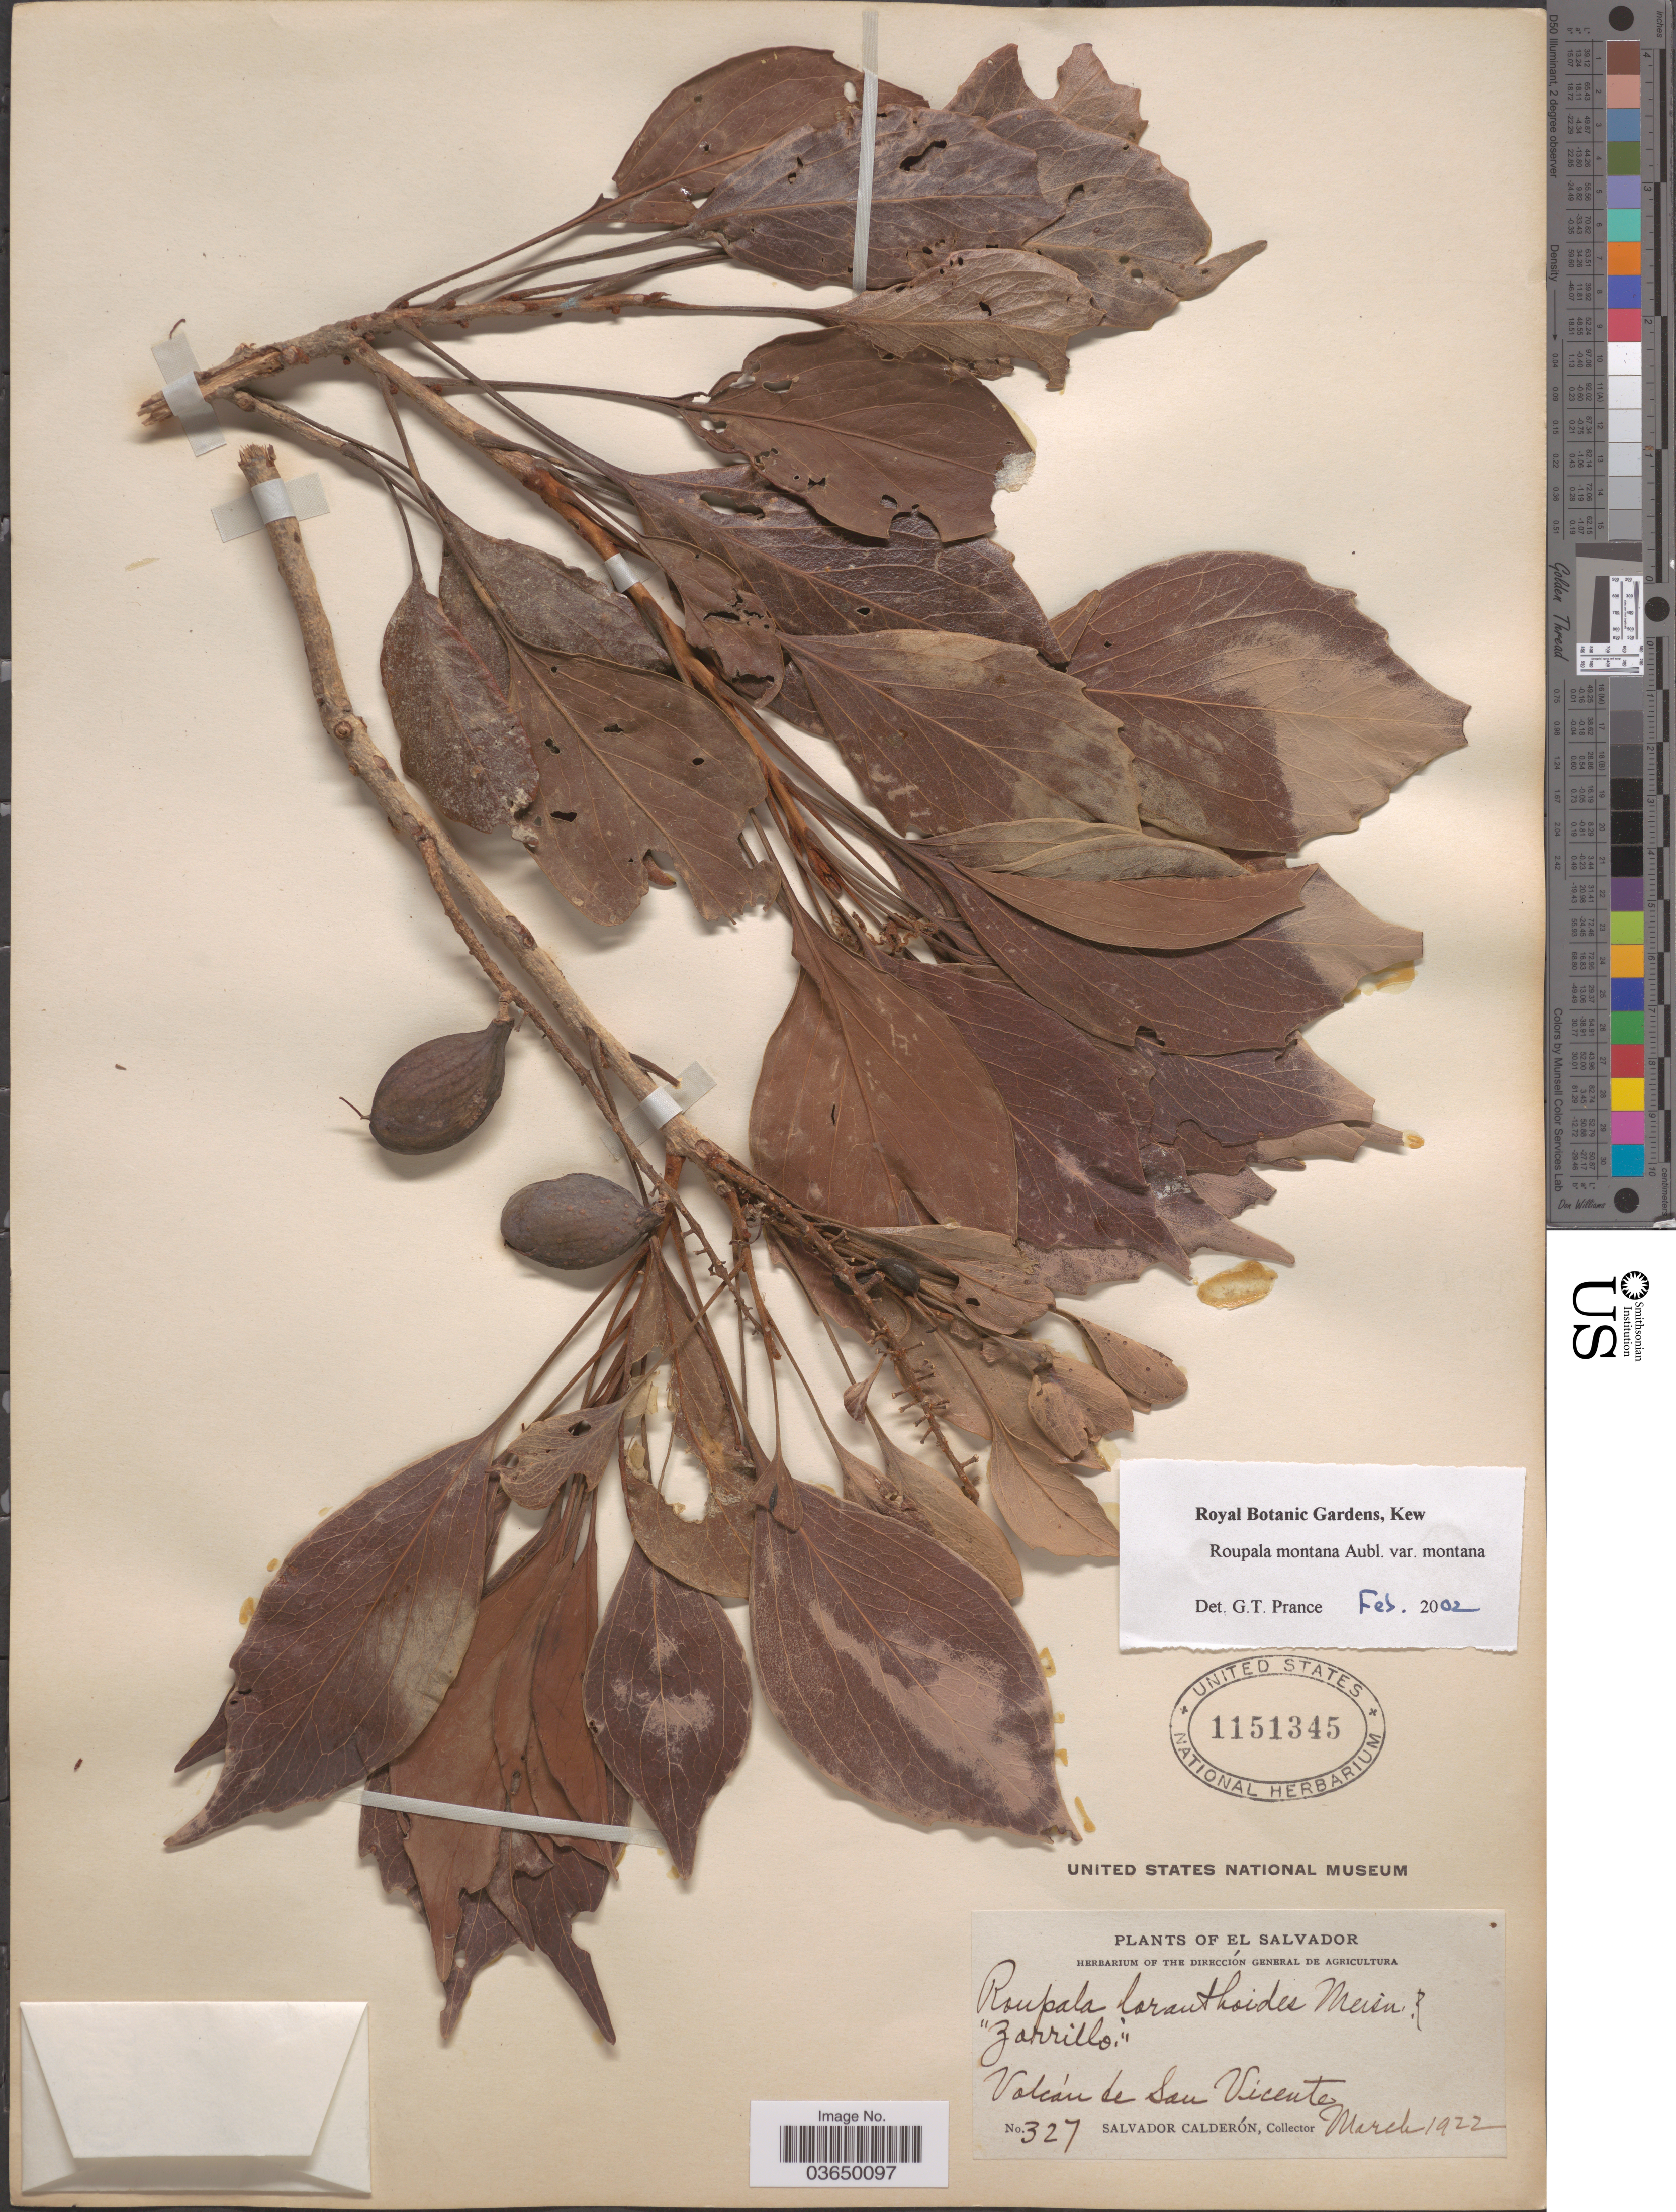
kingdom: Plantae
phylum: Tracheophyta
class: Magnoliopsida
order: Proteales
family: Proteaceae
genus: Roupala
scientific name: Roupala montana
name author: Aubl.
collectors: S. Calderón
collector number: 327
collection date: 1922-03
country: El Salvador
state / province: San Vincente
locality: Volcán de San Vicente.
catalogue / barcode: US 1151345